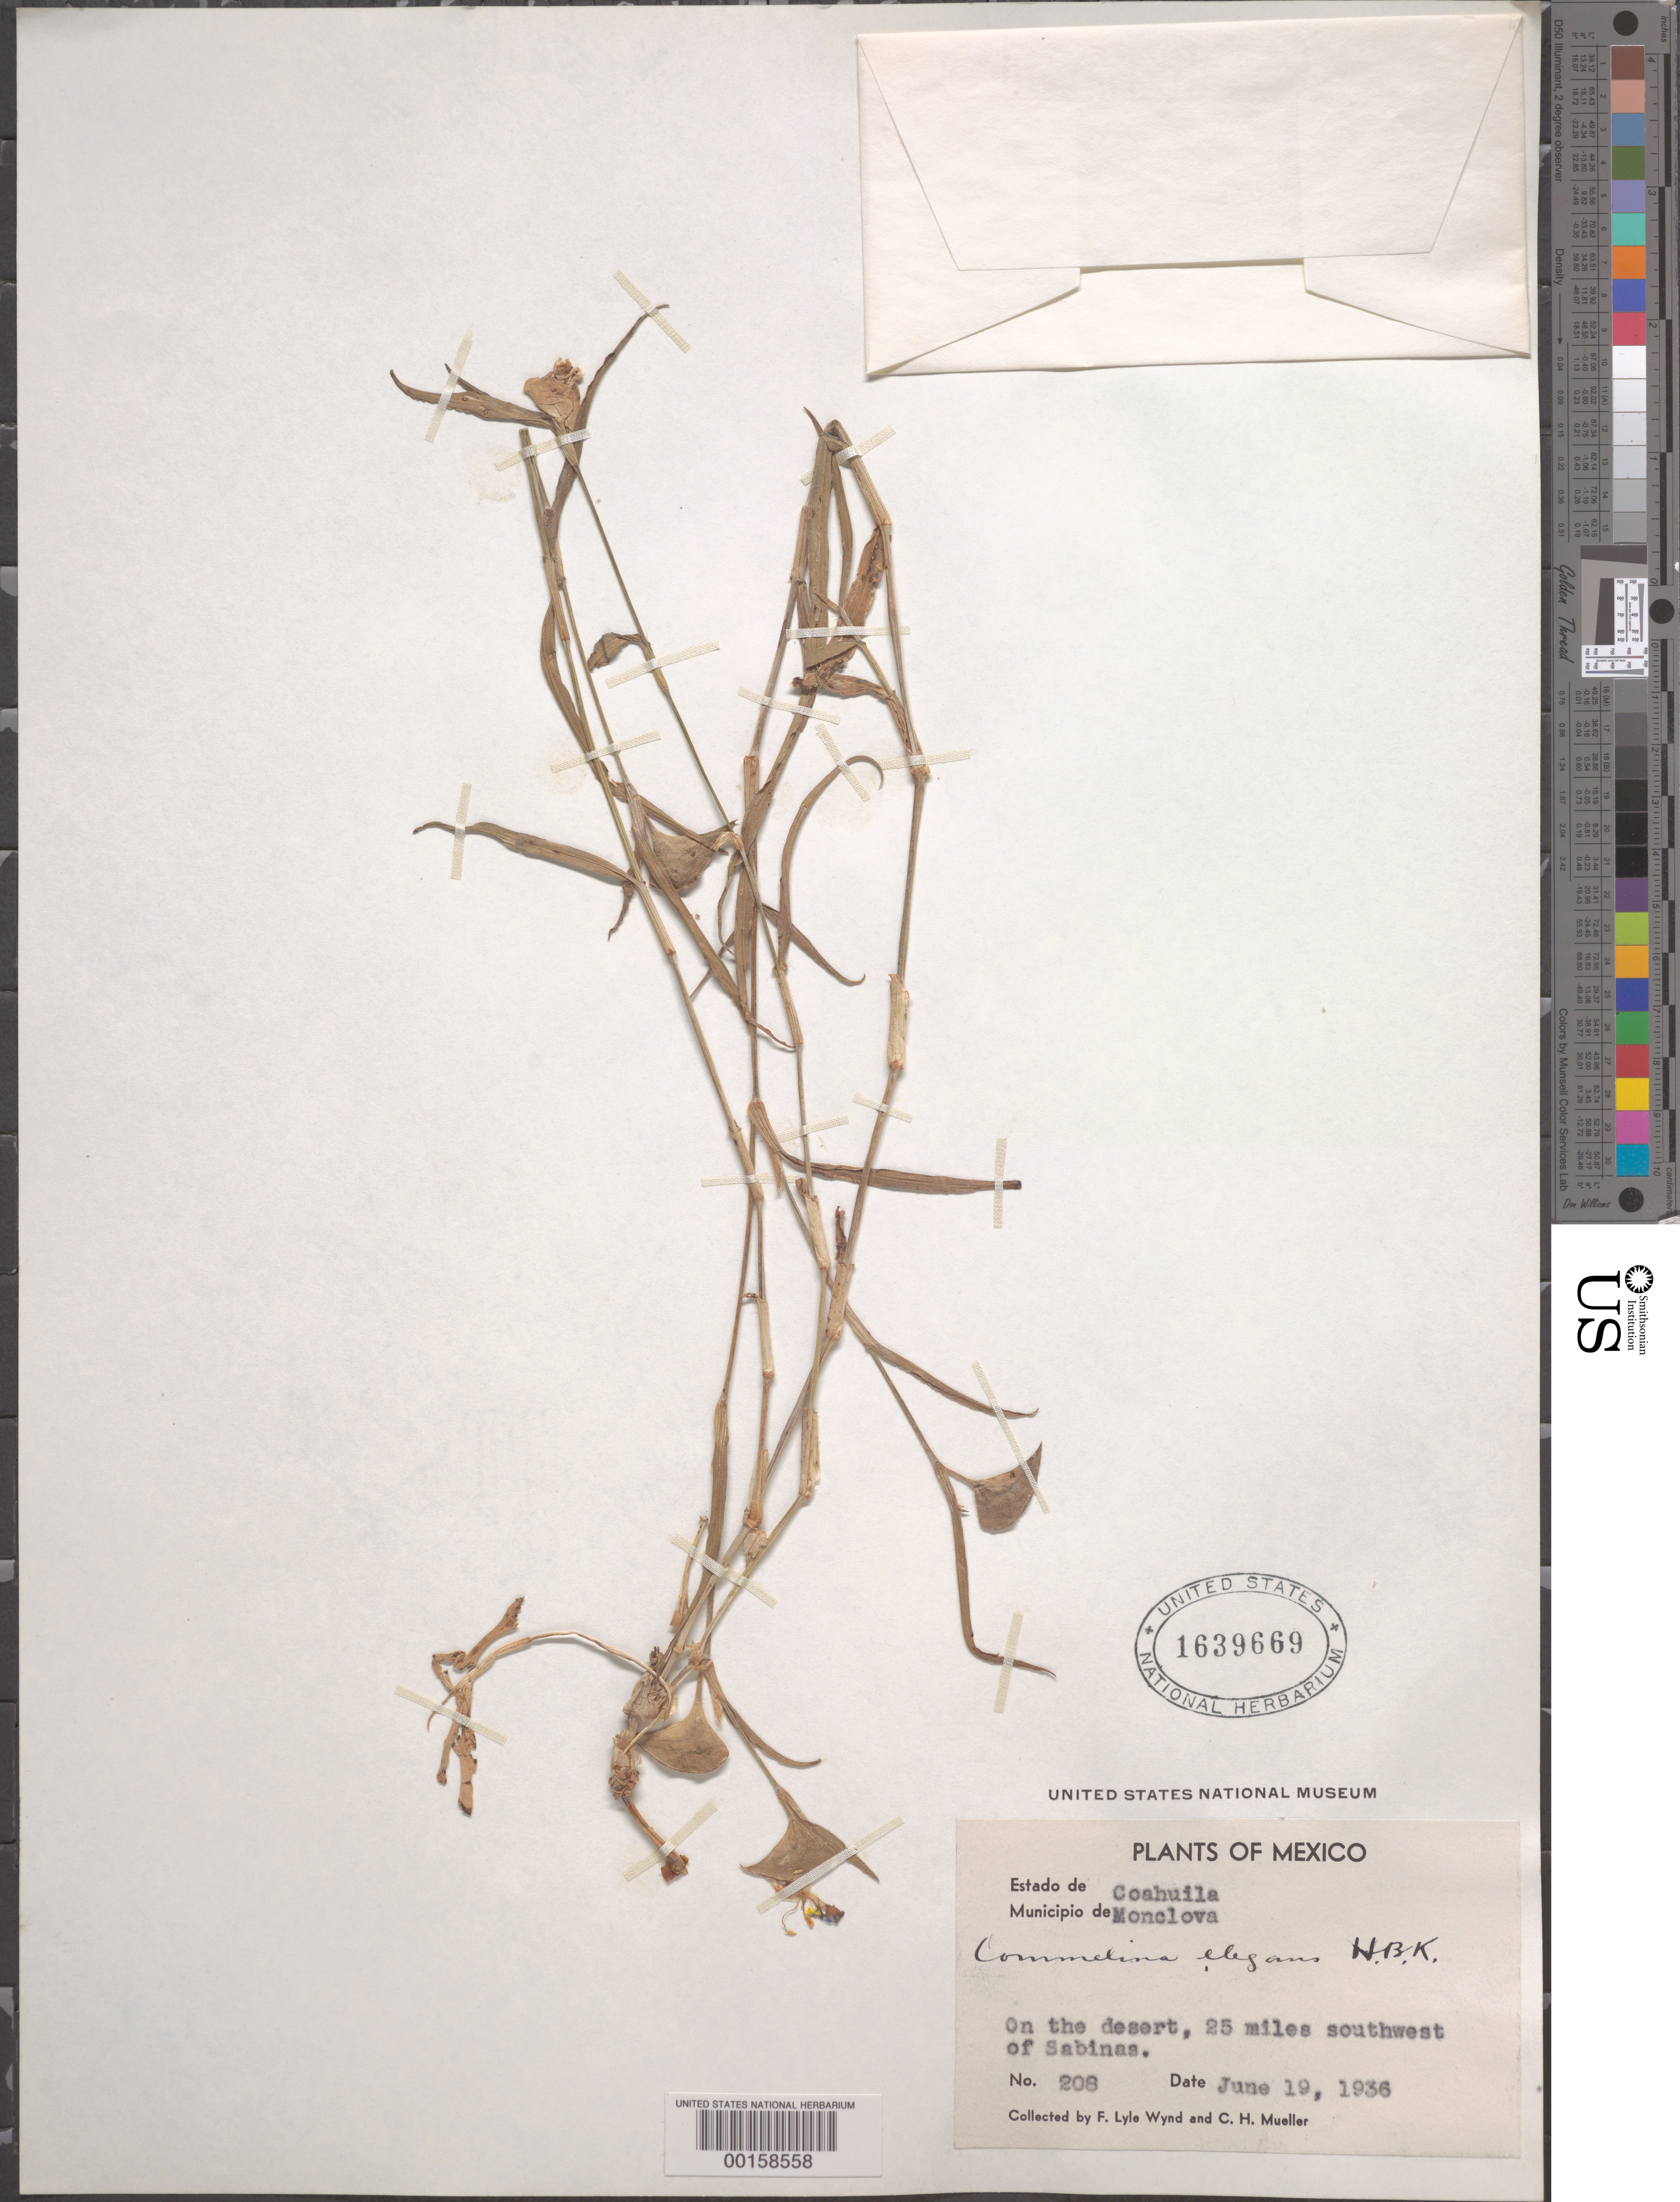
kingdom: Plantae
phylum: Tracheophyta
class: Liliopsida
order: Commelinales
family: Commelinaceae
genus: Commelina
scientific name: Commelina erecta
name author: L.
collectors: F. L. Wynd & C. H. Muller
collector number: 208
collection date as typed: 19 Jun 1936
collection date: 1936-06-19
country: Mexico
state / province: Coahuila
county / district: Monclova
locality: SW of Sabinas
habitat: Desert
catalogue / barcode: US 1639669